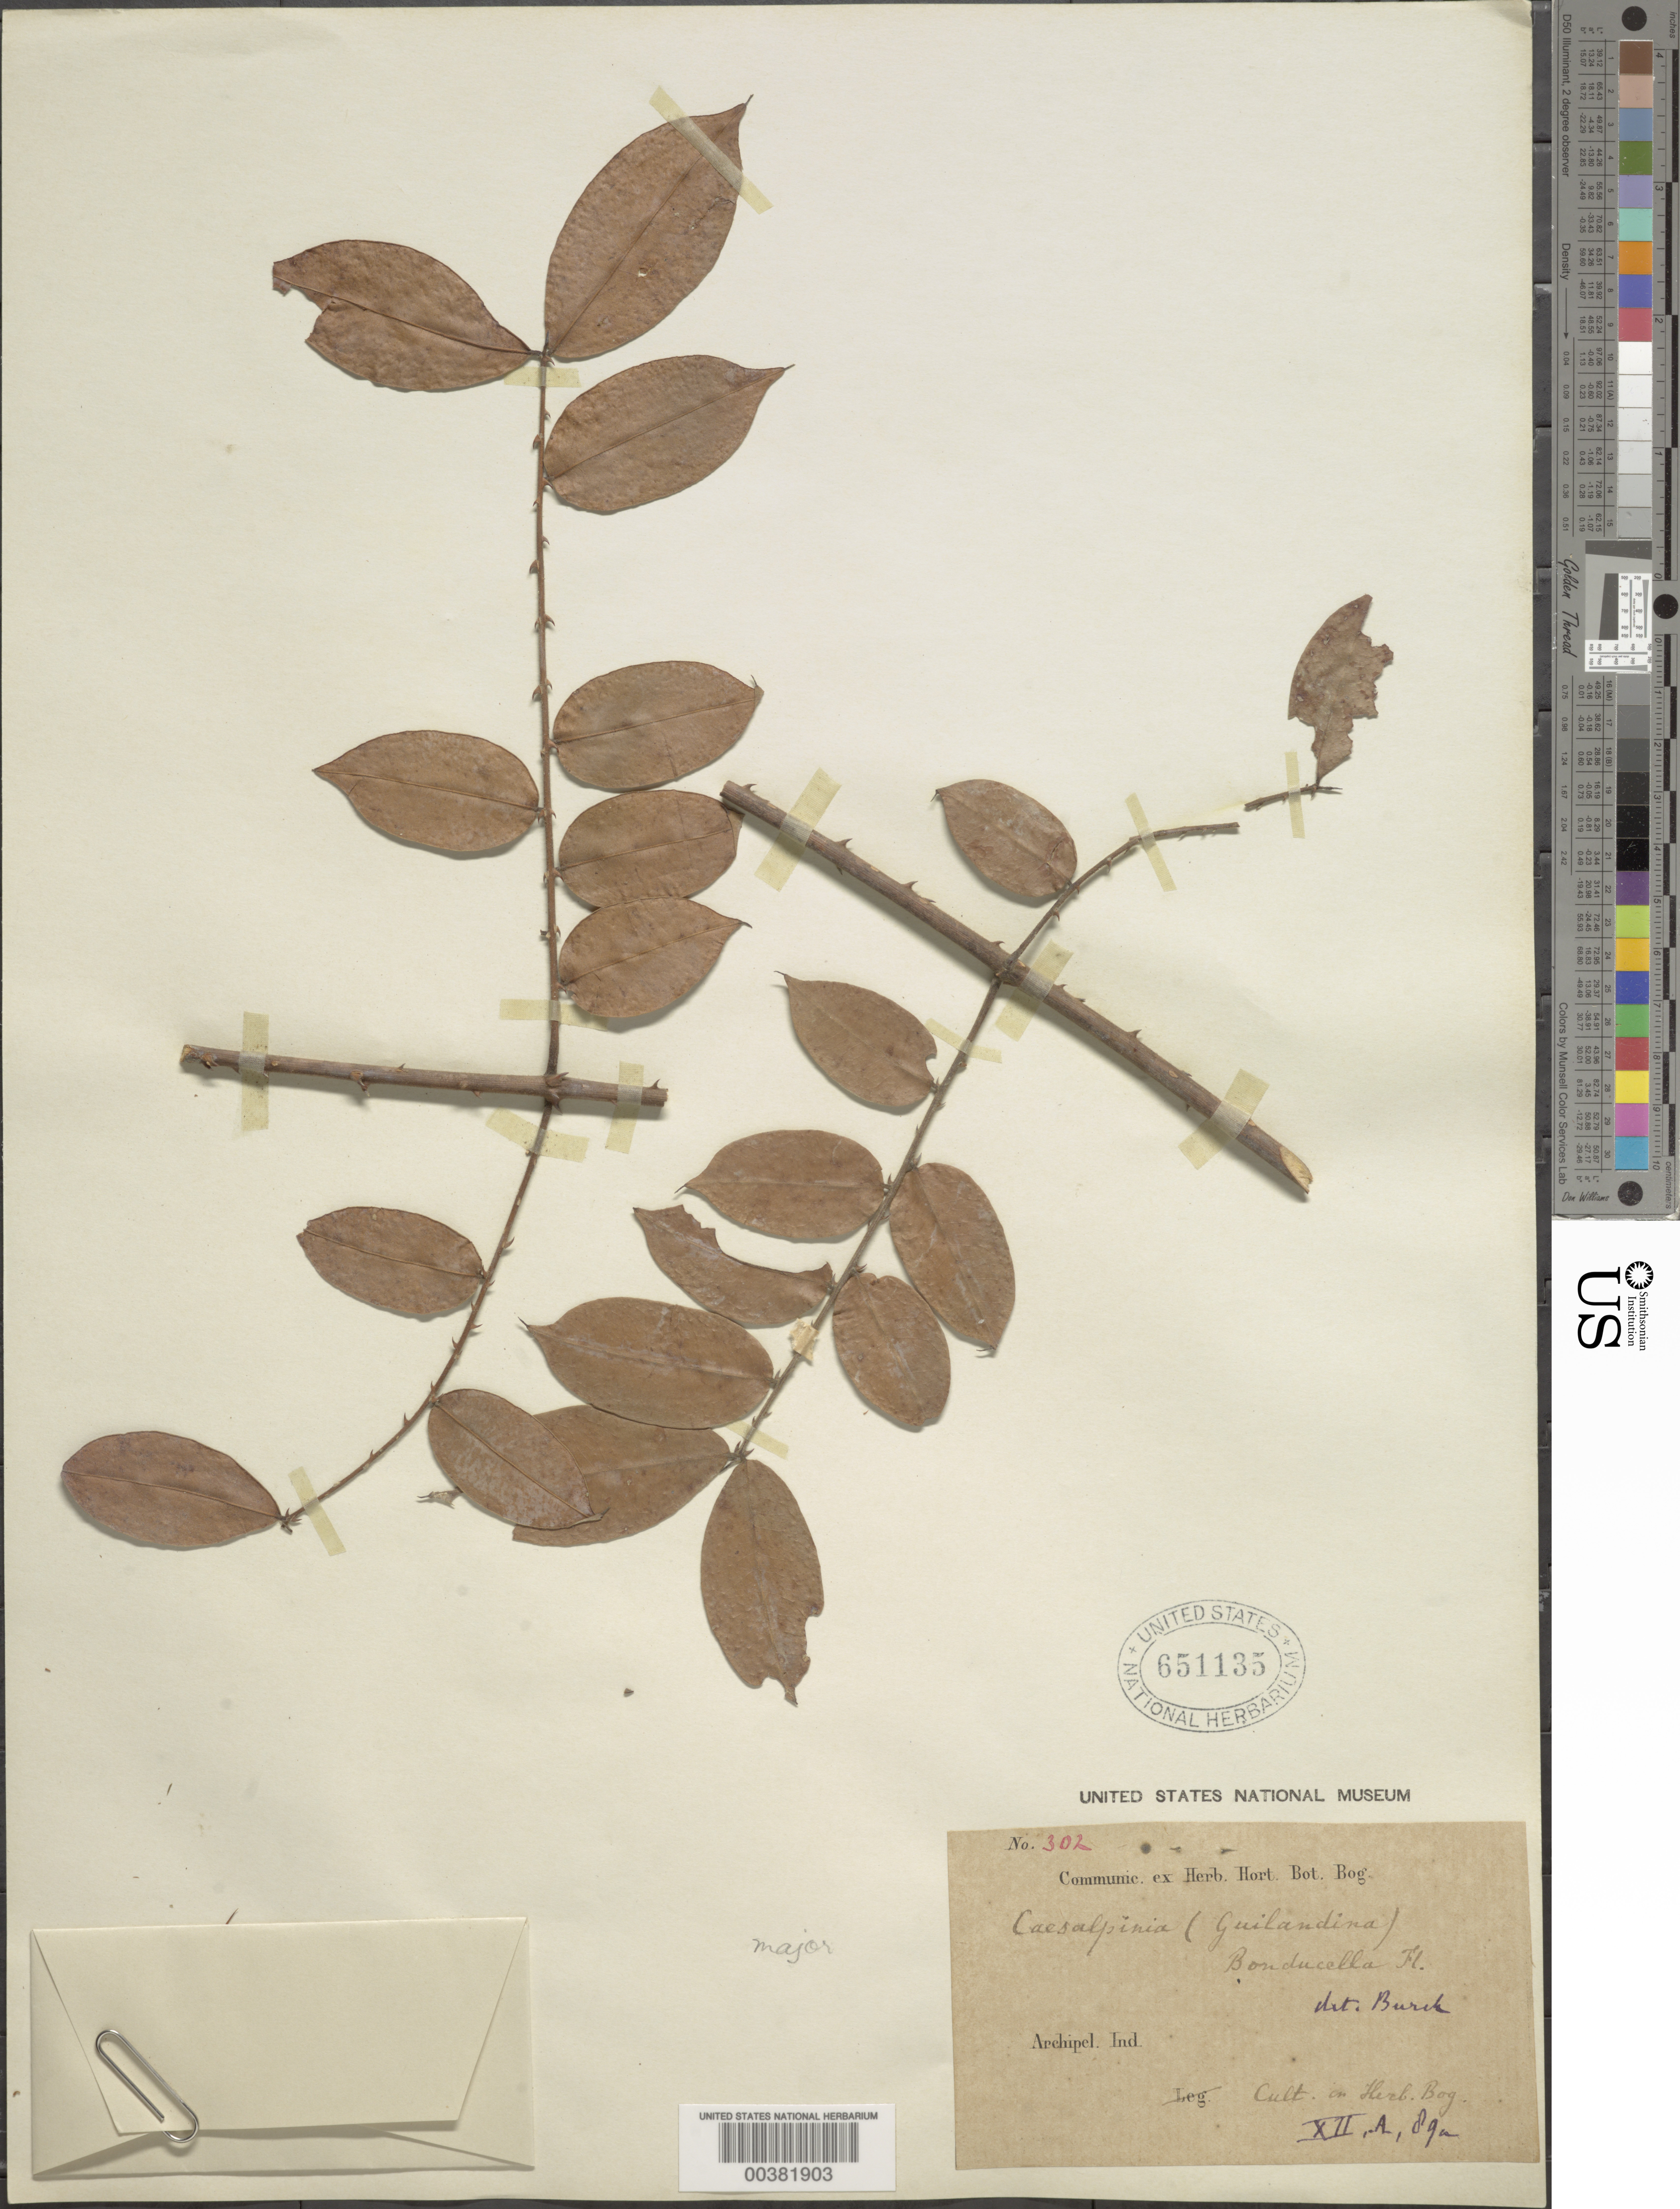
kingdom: Plantae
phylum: Tracheophyta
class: Magnoliopsida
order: Fabales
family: Fabaceae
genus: Guilandina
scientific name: Guilandina major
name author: (Medik.) Small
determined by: Wagner, W. L., (BOT), Smithsonian Institution - National Museum of Natural History (UNITED STATES)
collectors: F. R. Fosberg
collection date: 1946-08-19/1946-08-21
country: Micronesia, Federated States of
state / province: Kosrae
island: Lelu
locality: Lela (Lele) Harbor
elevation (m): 1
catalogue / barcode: US 651135